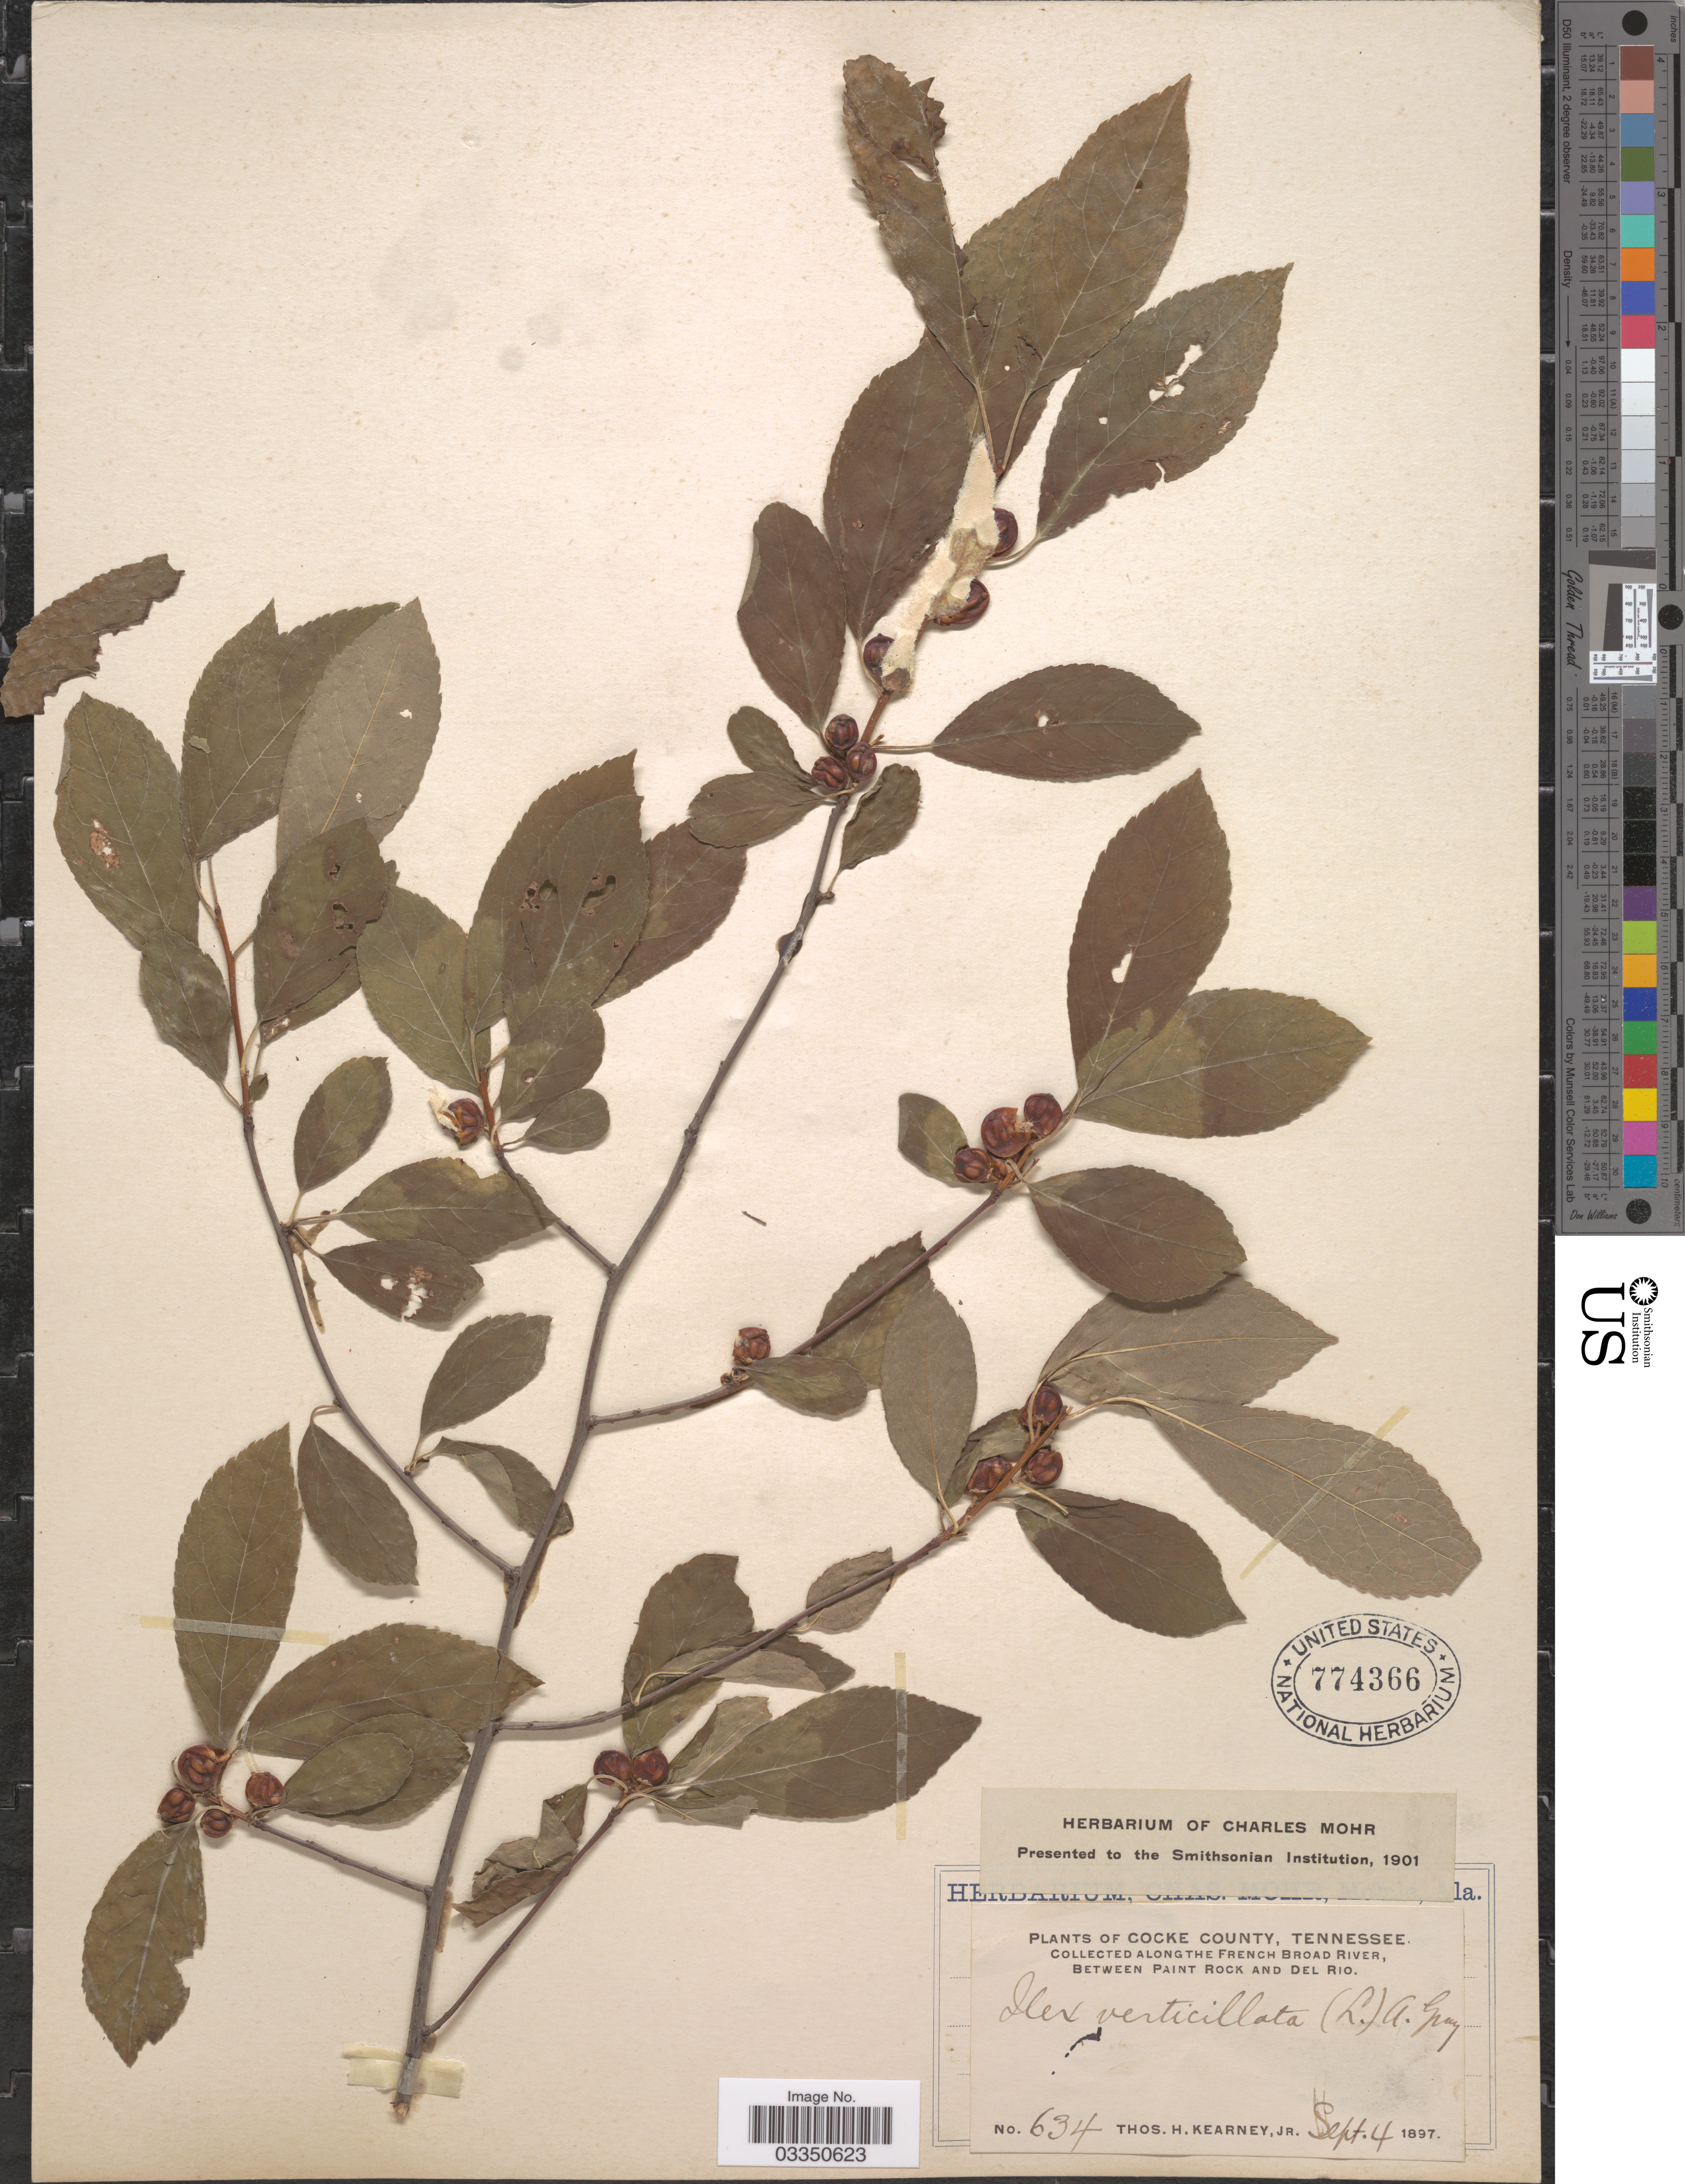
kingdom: Plantae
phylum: Tracheophyta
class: Magnoliopsida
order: Aquifoliales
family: Aquifoliaceae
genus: Ilex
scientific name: Ilex verticillata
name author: (L.) A. Gray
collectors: T. H. Kearney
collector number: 634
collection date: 1897-09-04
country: United States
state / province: Tennessee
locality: Cocke County. Along the French Broad River, between Paint Rock and Del Rio.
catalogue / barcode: US 774366